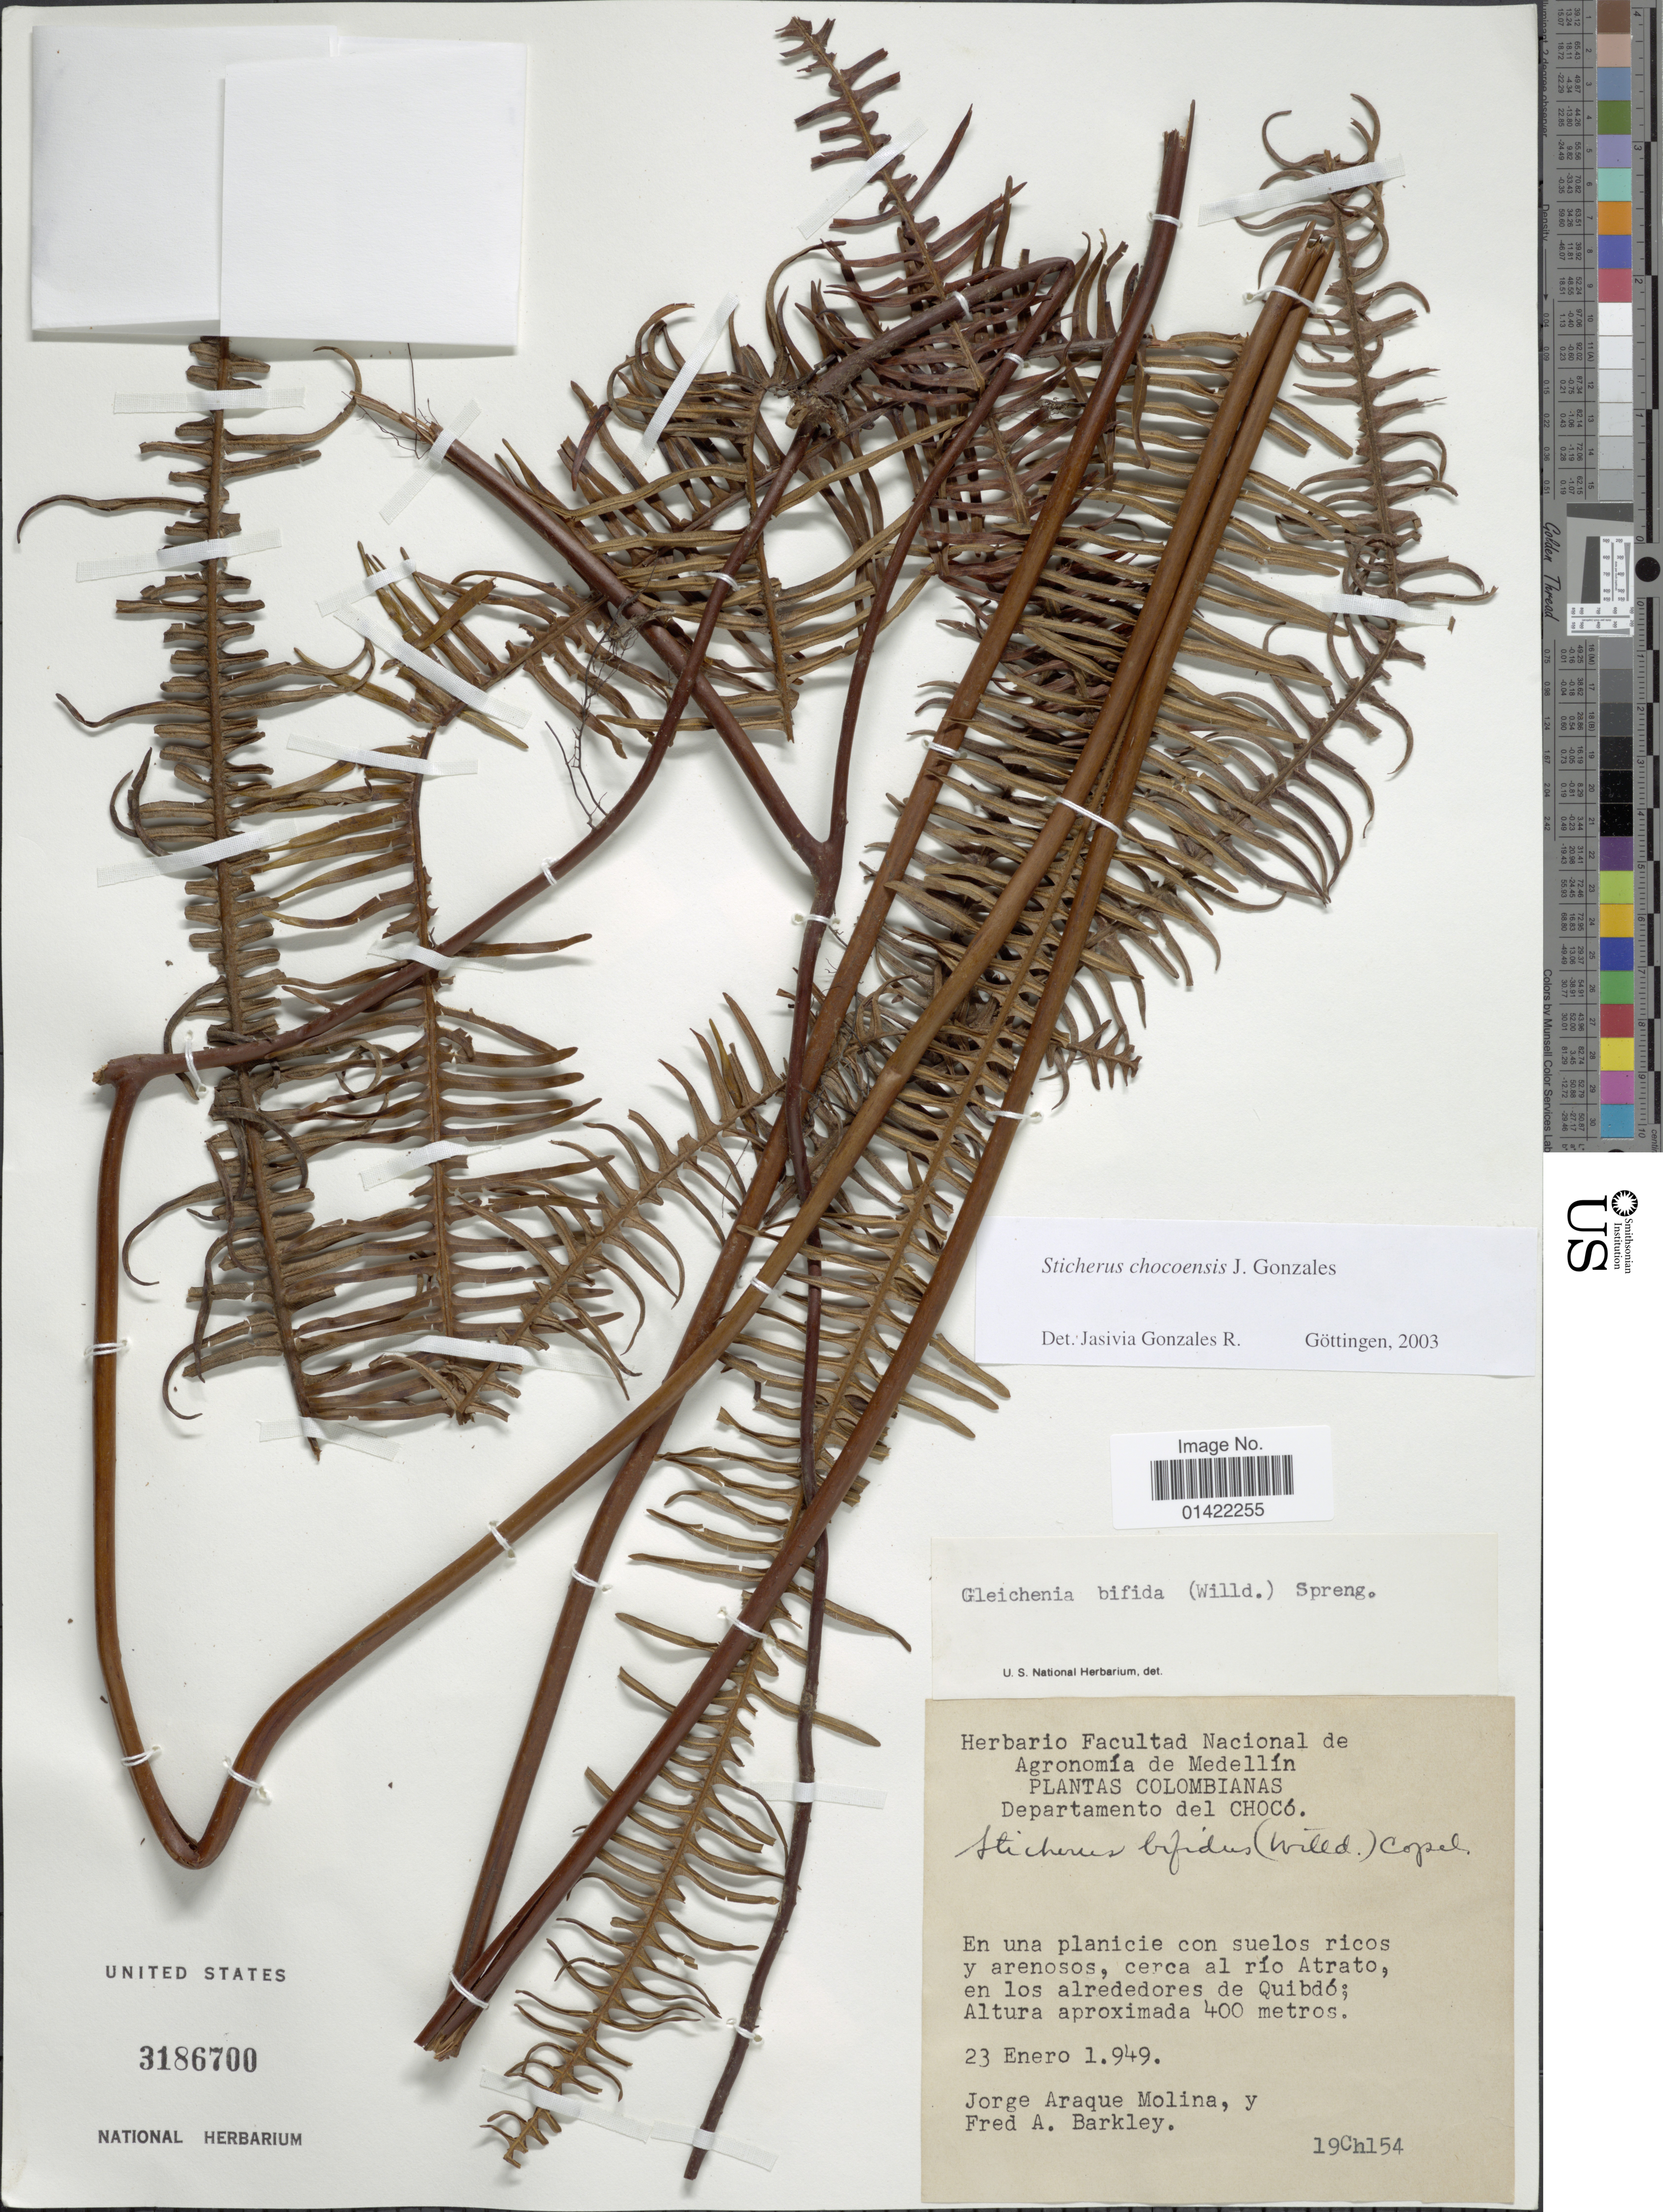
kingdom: Plantae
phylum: Tracheophyta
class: Polypodiopsida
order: Gleicheniales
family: Gleicheniaceae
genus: Sticherus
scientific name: Sticherus chocoensis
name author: J. Gonzales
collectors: J. A. Molina & F. A. Barkley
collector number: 19Ch154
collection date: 1949-01-23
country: Colombia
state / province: Chocó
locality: Cerca al río Atrato, en los alrededores de Quibó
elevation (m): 400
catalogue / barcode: US 3186700